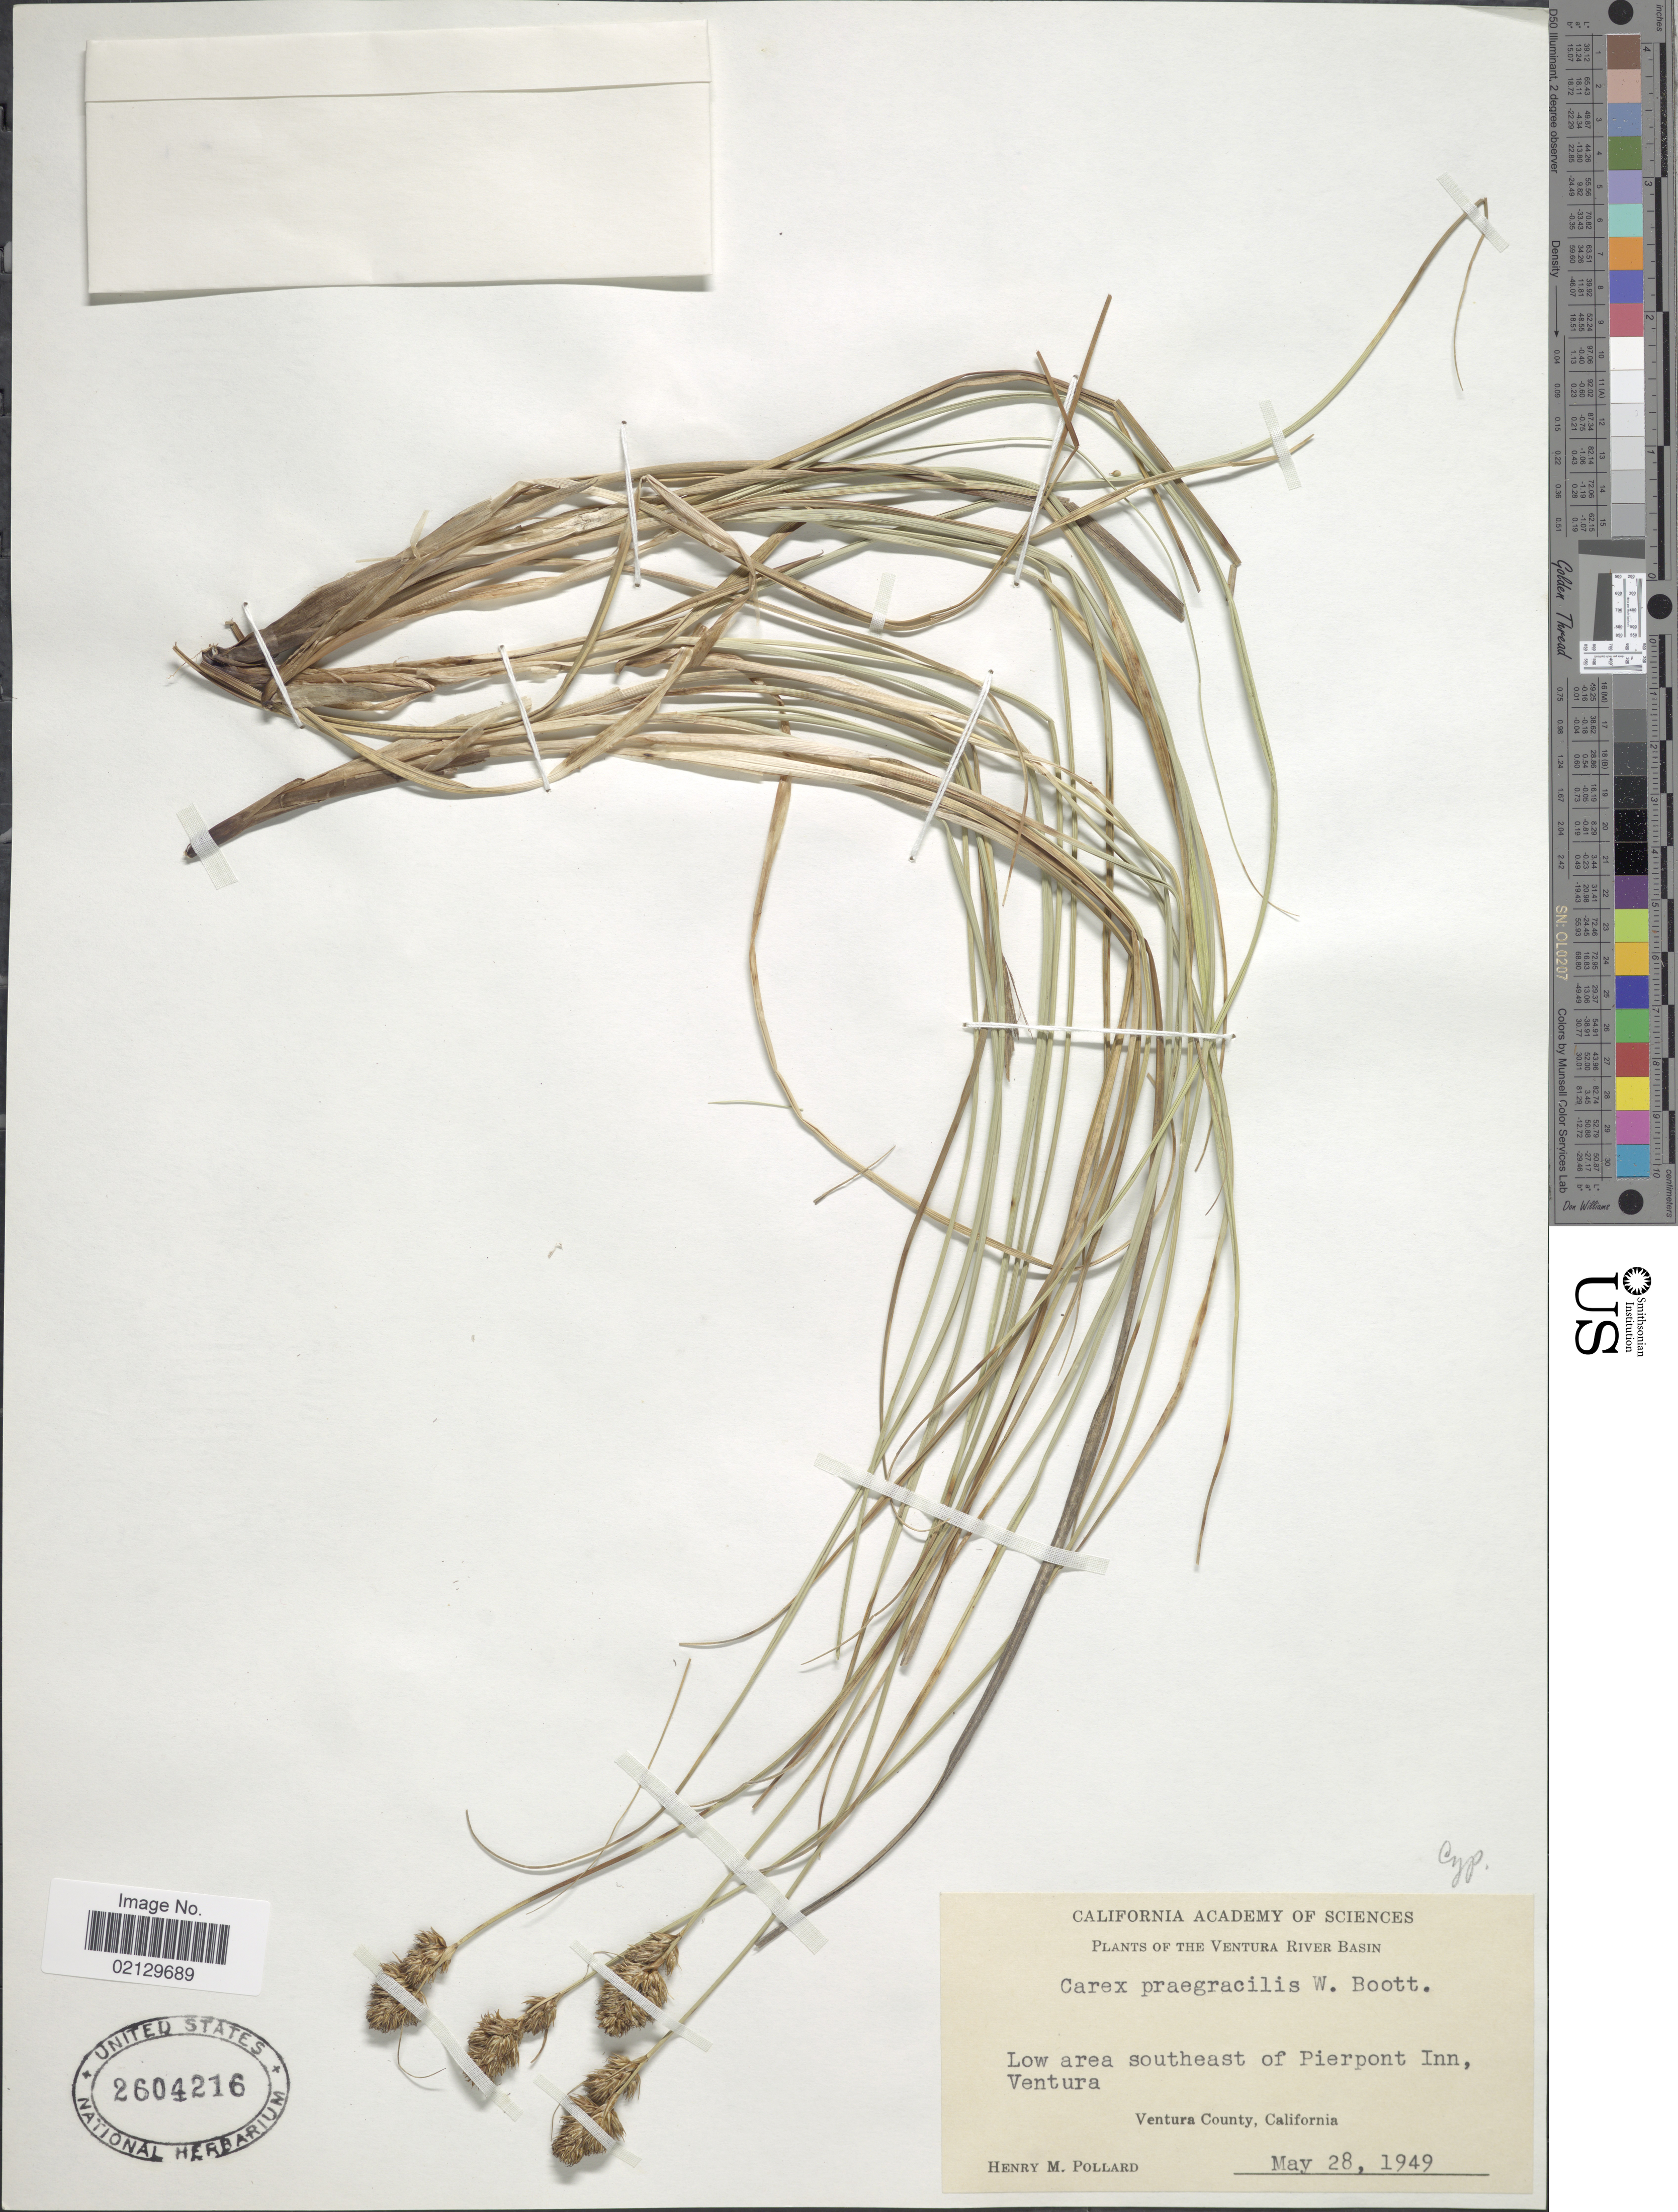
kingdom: Plantae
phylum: Tracheophyta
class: Liliopsida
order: Poales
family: Cyperaceae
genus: Carex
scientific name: Carex praegracilis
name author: W. Boott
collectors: H. M. Pollard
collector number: s.n,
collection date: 1949-05-28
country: United States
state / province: California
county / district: Ventura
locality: Low area southeast of Pierpont Inn, Ventura, Ventura Countym California. Ventura River Basin.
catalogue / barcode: US 2604216